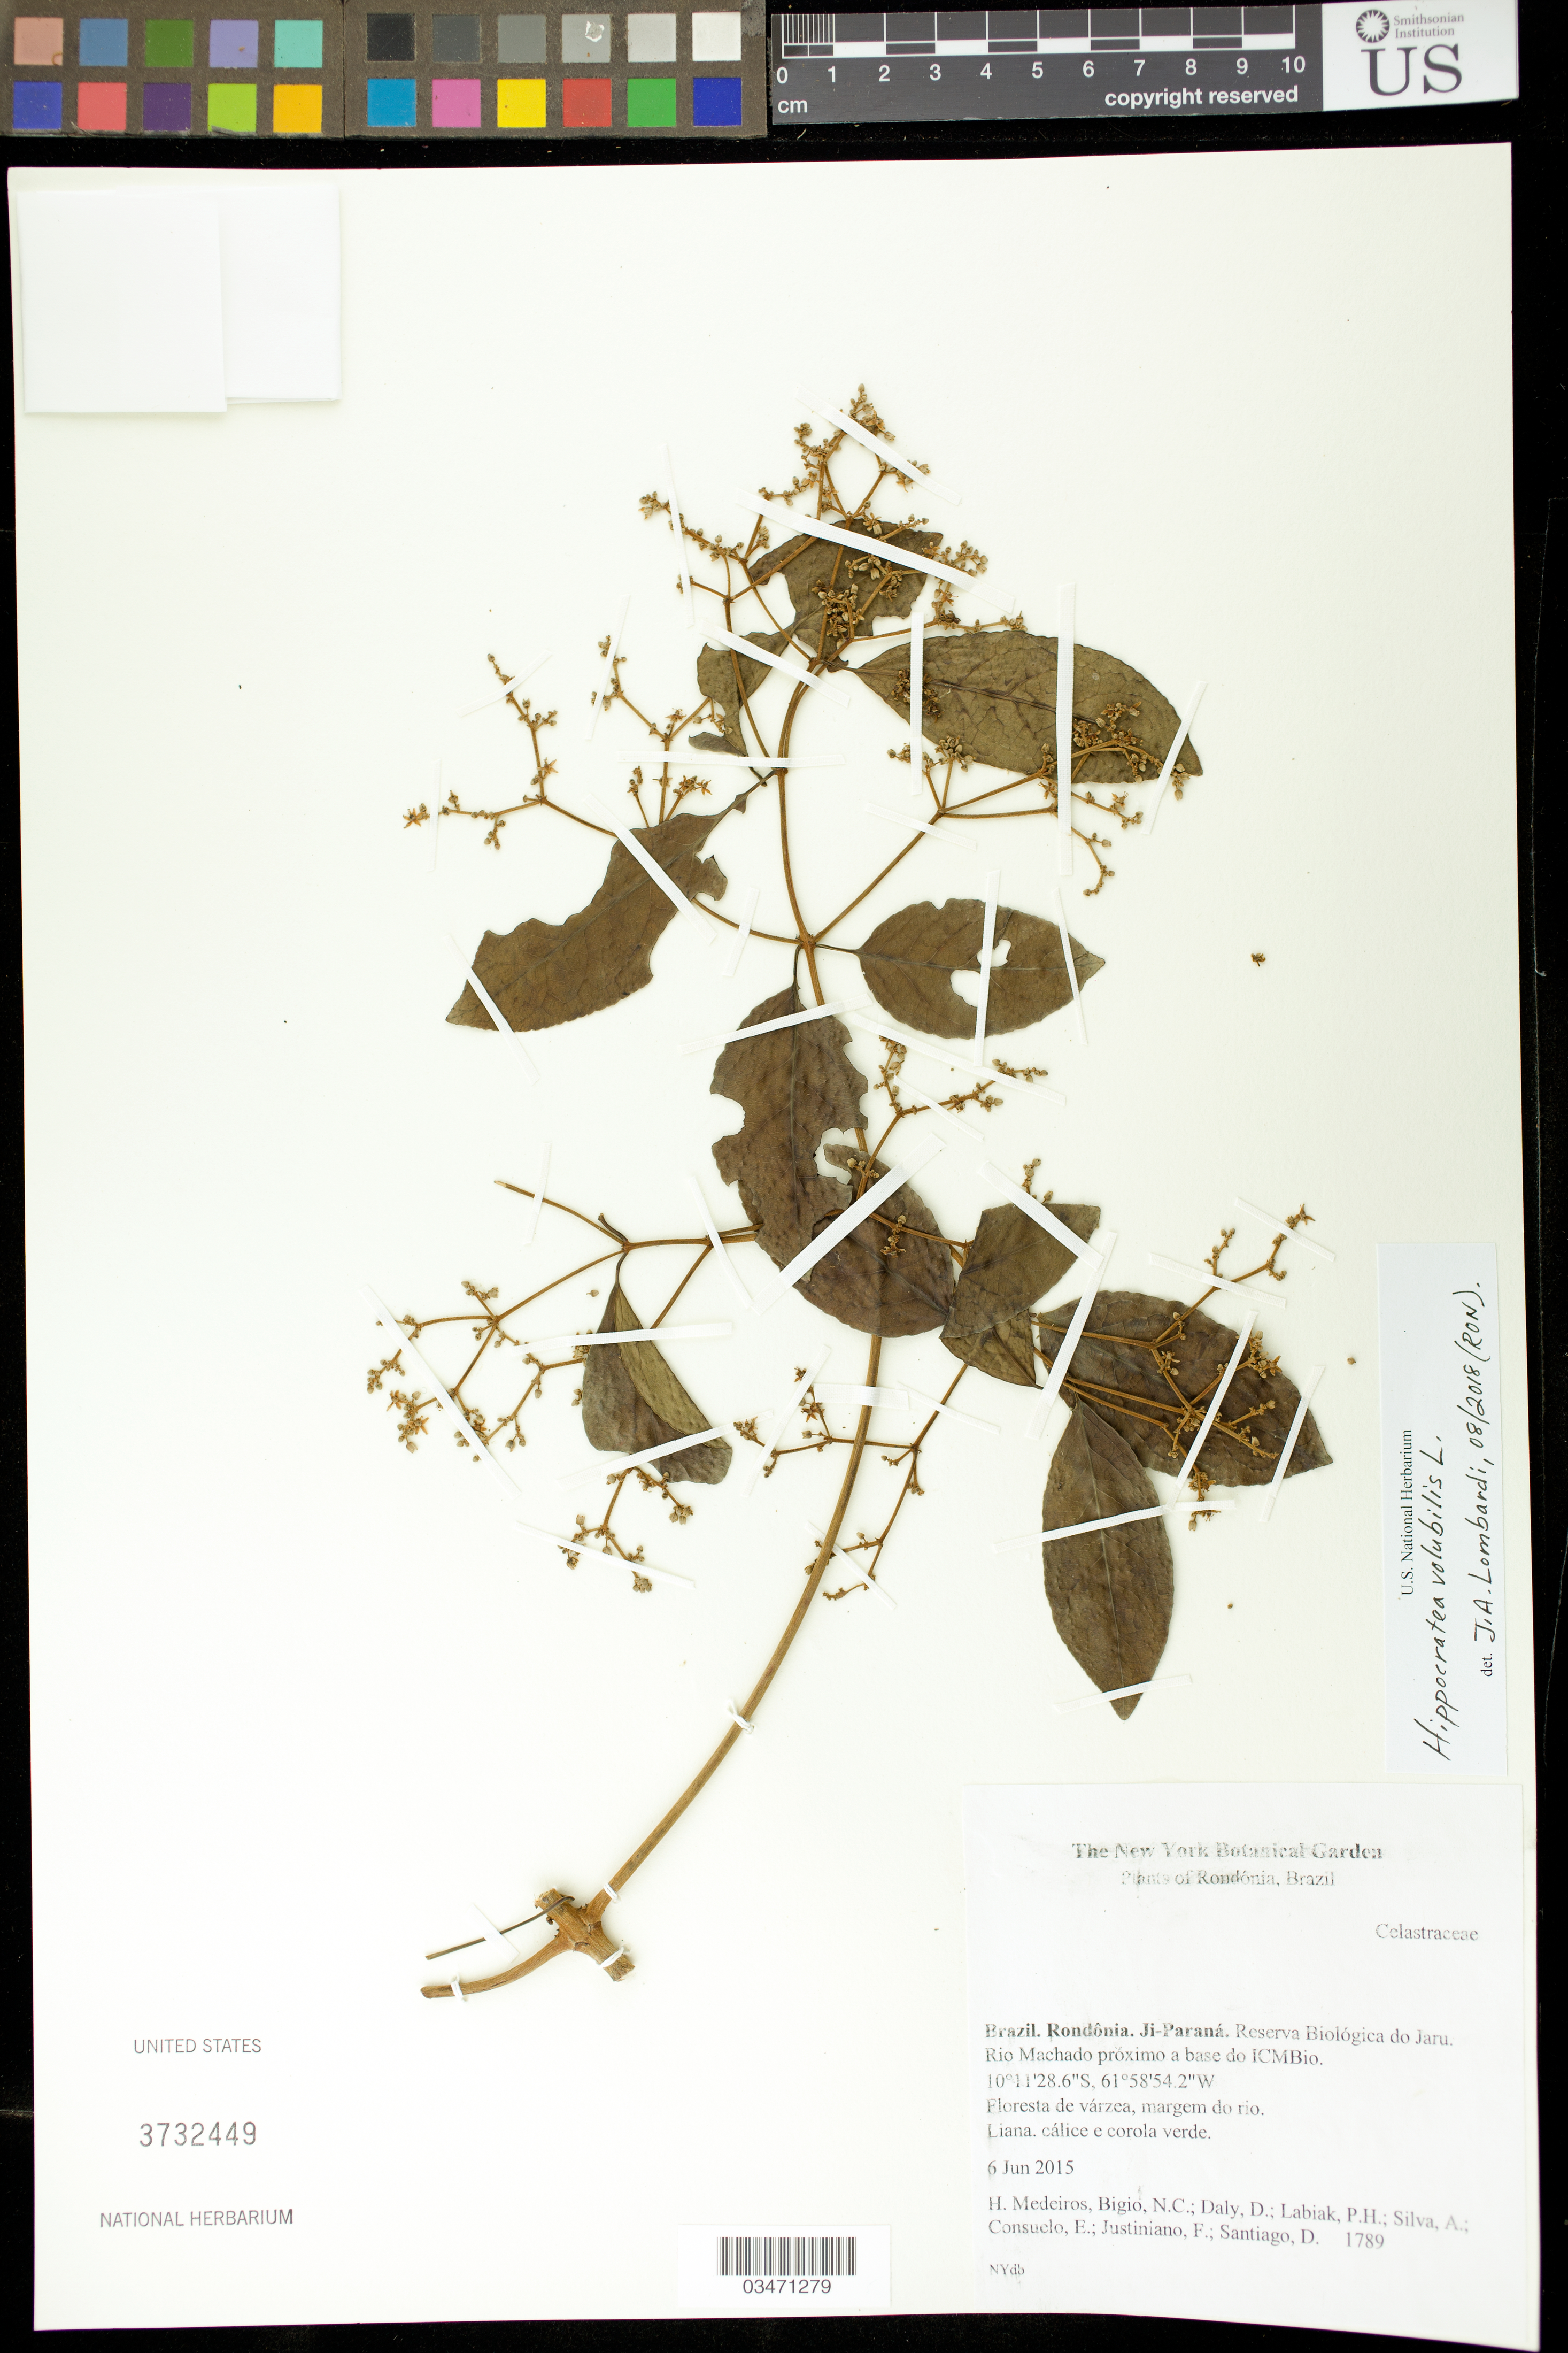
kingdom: Plantae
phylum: Tracheophyta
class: Magnoliopsida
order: Celastrales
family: Celastraceae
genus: Hippocratea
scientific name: Hippocratea volubilis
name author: L.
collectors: H. Medeiros, N. C. Bigio, D. Daly, P. H. Labiak, A. Silva, E. Consuelo, F. Justiniano & D. Santiago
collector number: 1789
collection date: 2015-06-06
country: Brazil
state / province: Rondônia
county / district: Ji-Paraná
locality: Reserva Biologica do Jaru. Rio Machado proximo a base do ICMBio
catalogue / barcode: US 3732449